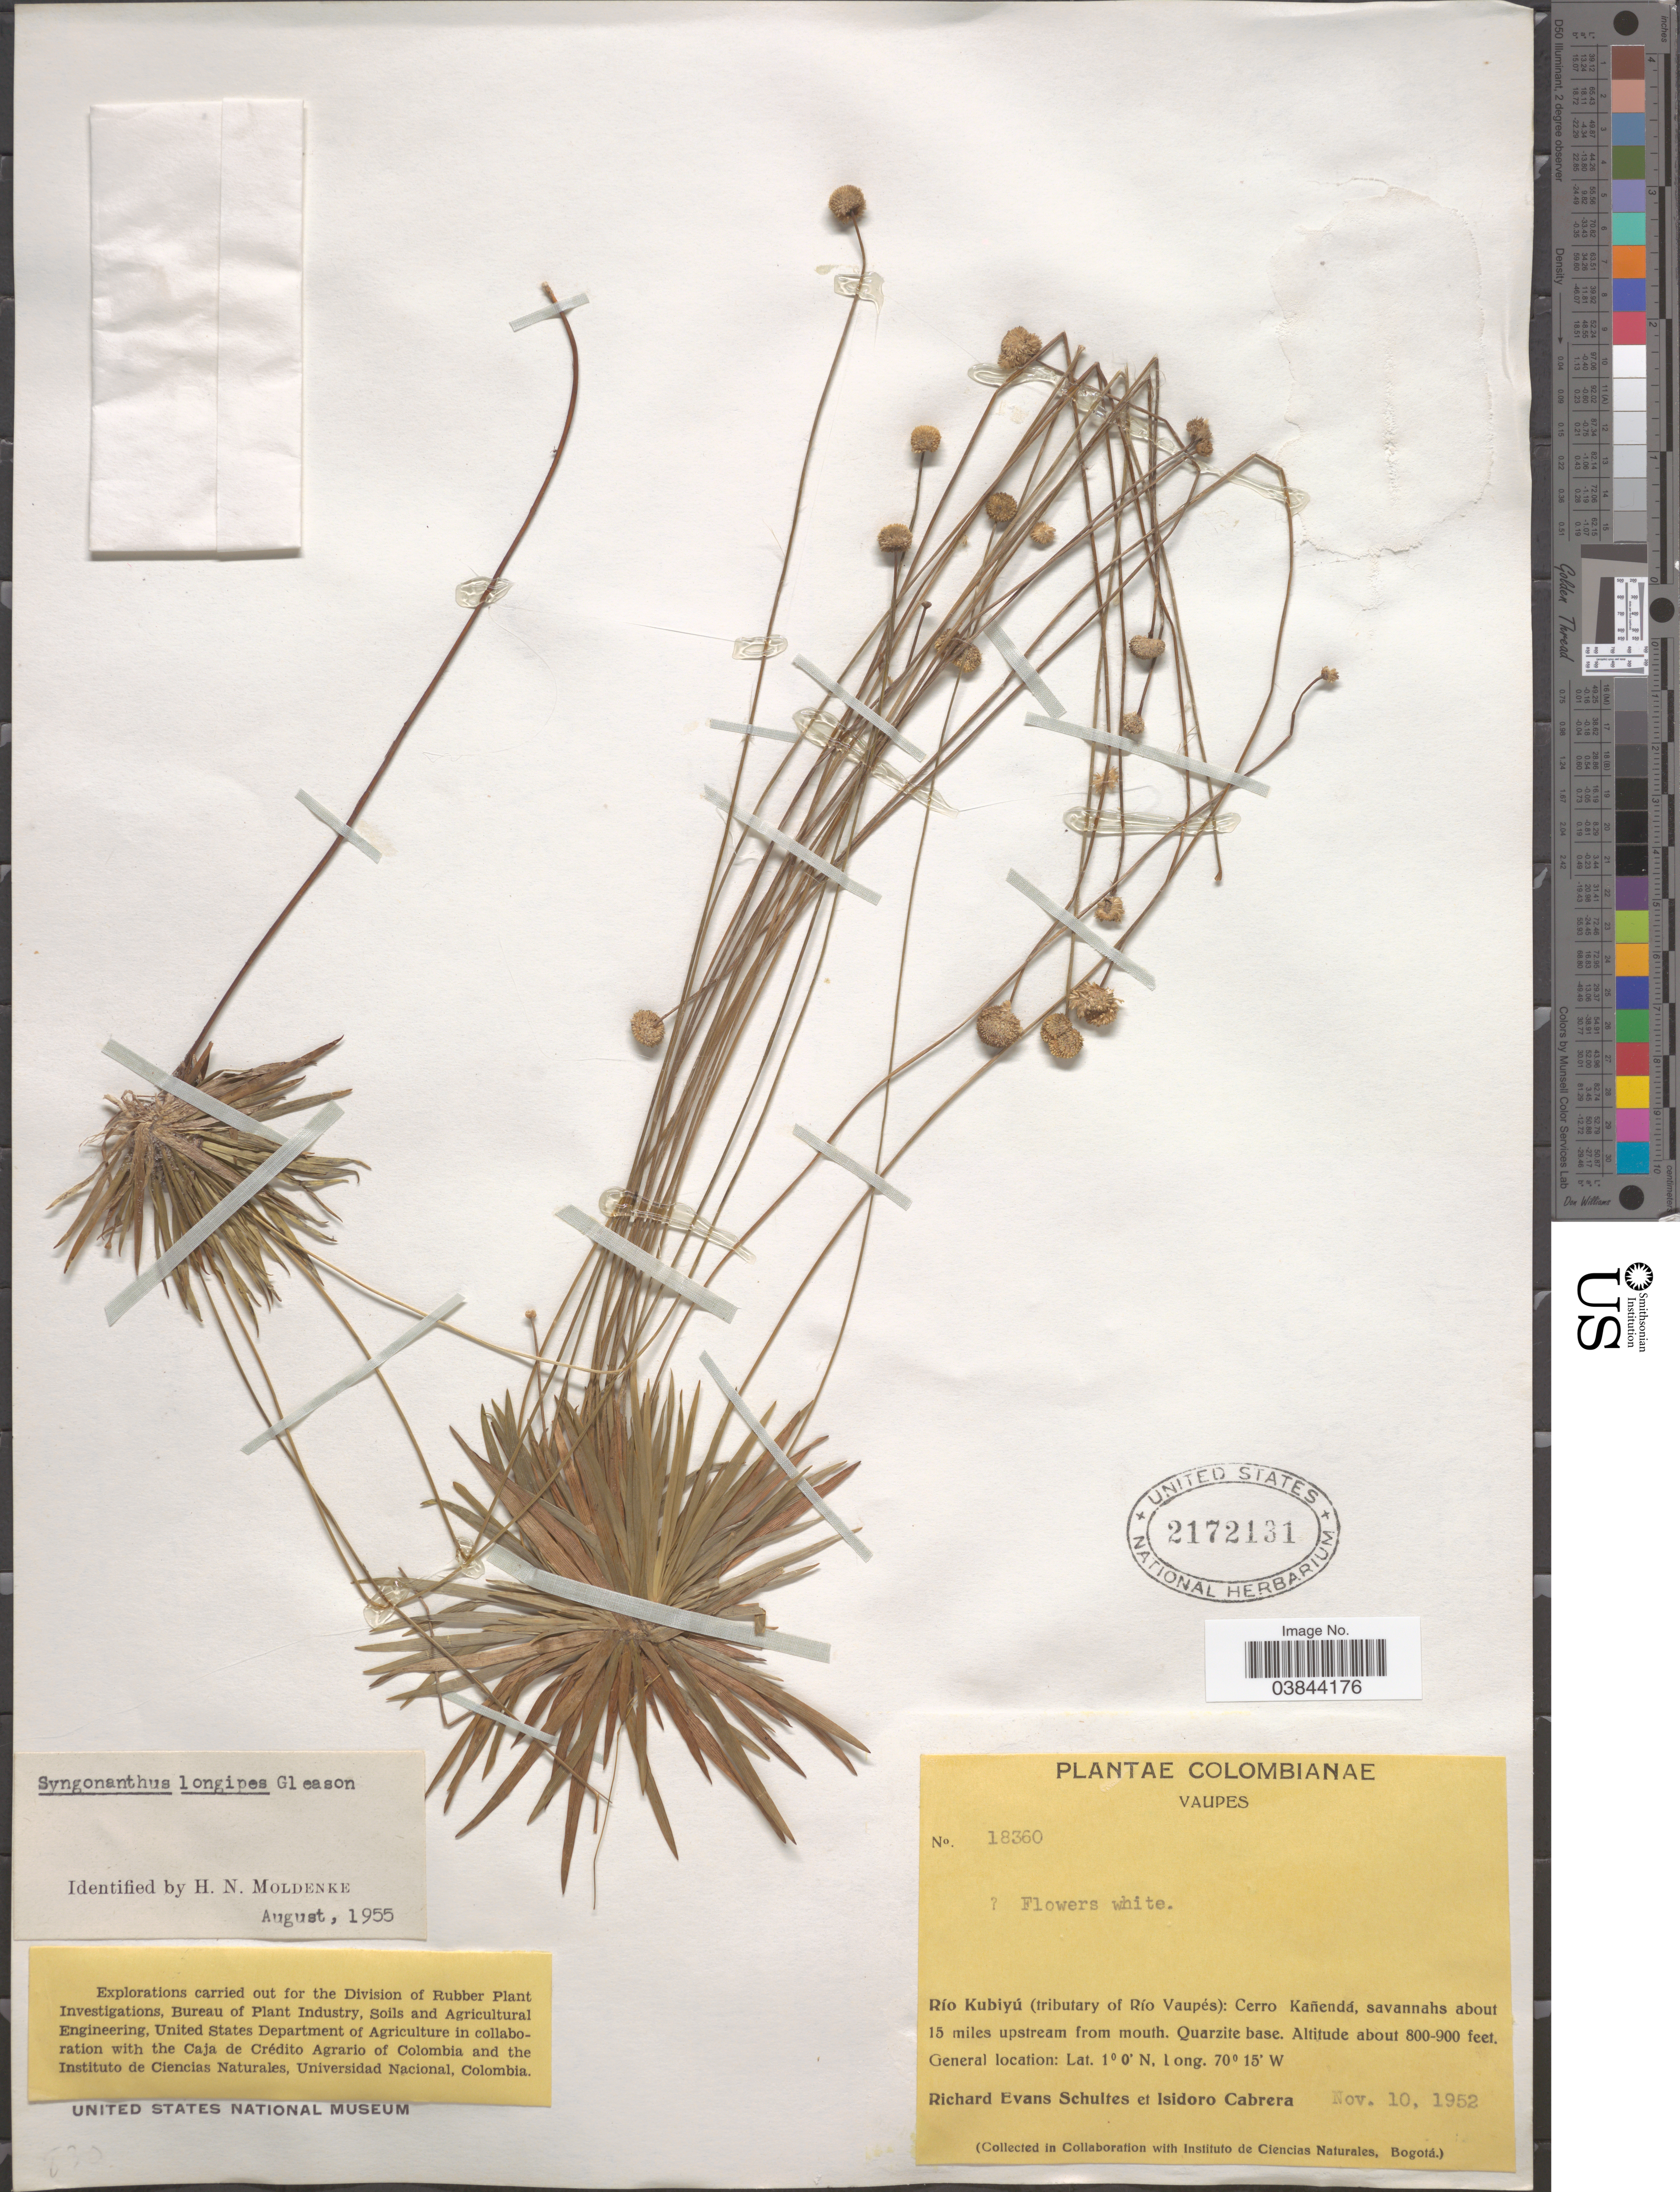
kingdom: Plantae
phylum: Tracheophyta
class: Liliopsida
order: Poales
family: Eriocaulaceae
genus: Syngonanthus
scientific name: Syngonanthus longipes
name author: Gleason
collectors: R. E. Schultes & I. Cabrera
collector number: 18360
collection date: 1952-11-10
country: Colombia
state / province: Vaupés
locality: Río Kubiyú (tributary of Río Vaupés): Cerro Kañendá, savannahs about 15 miles upstream from mouth. Quarzite base.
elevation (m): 244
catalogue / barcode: US 2172131